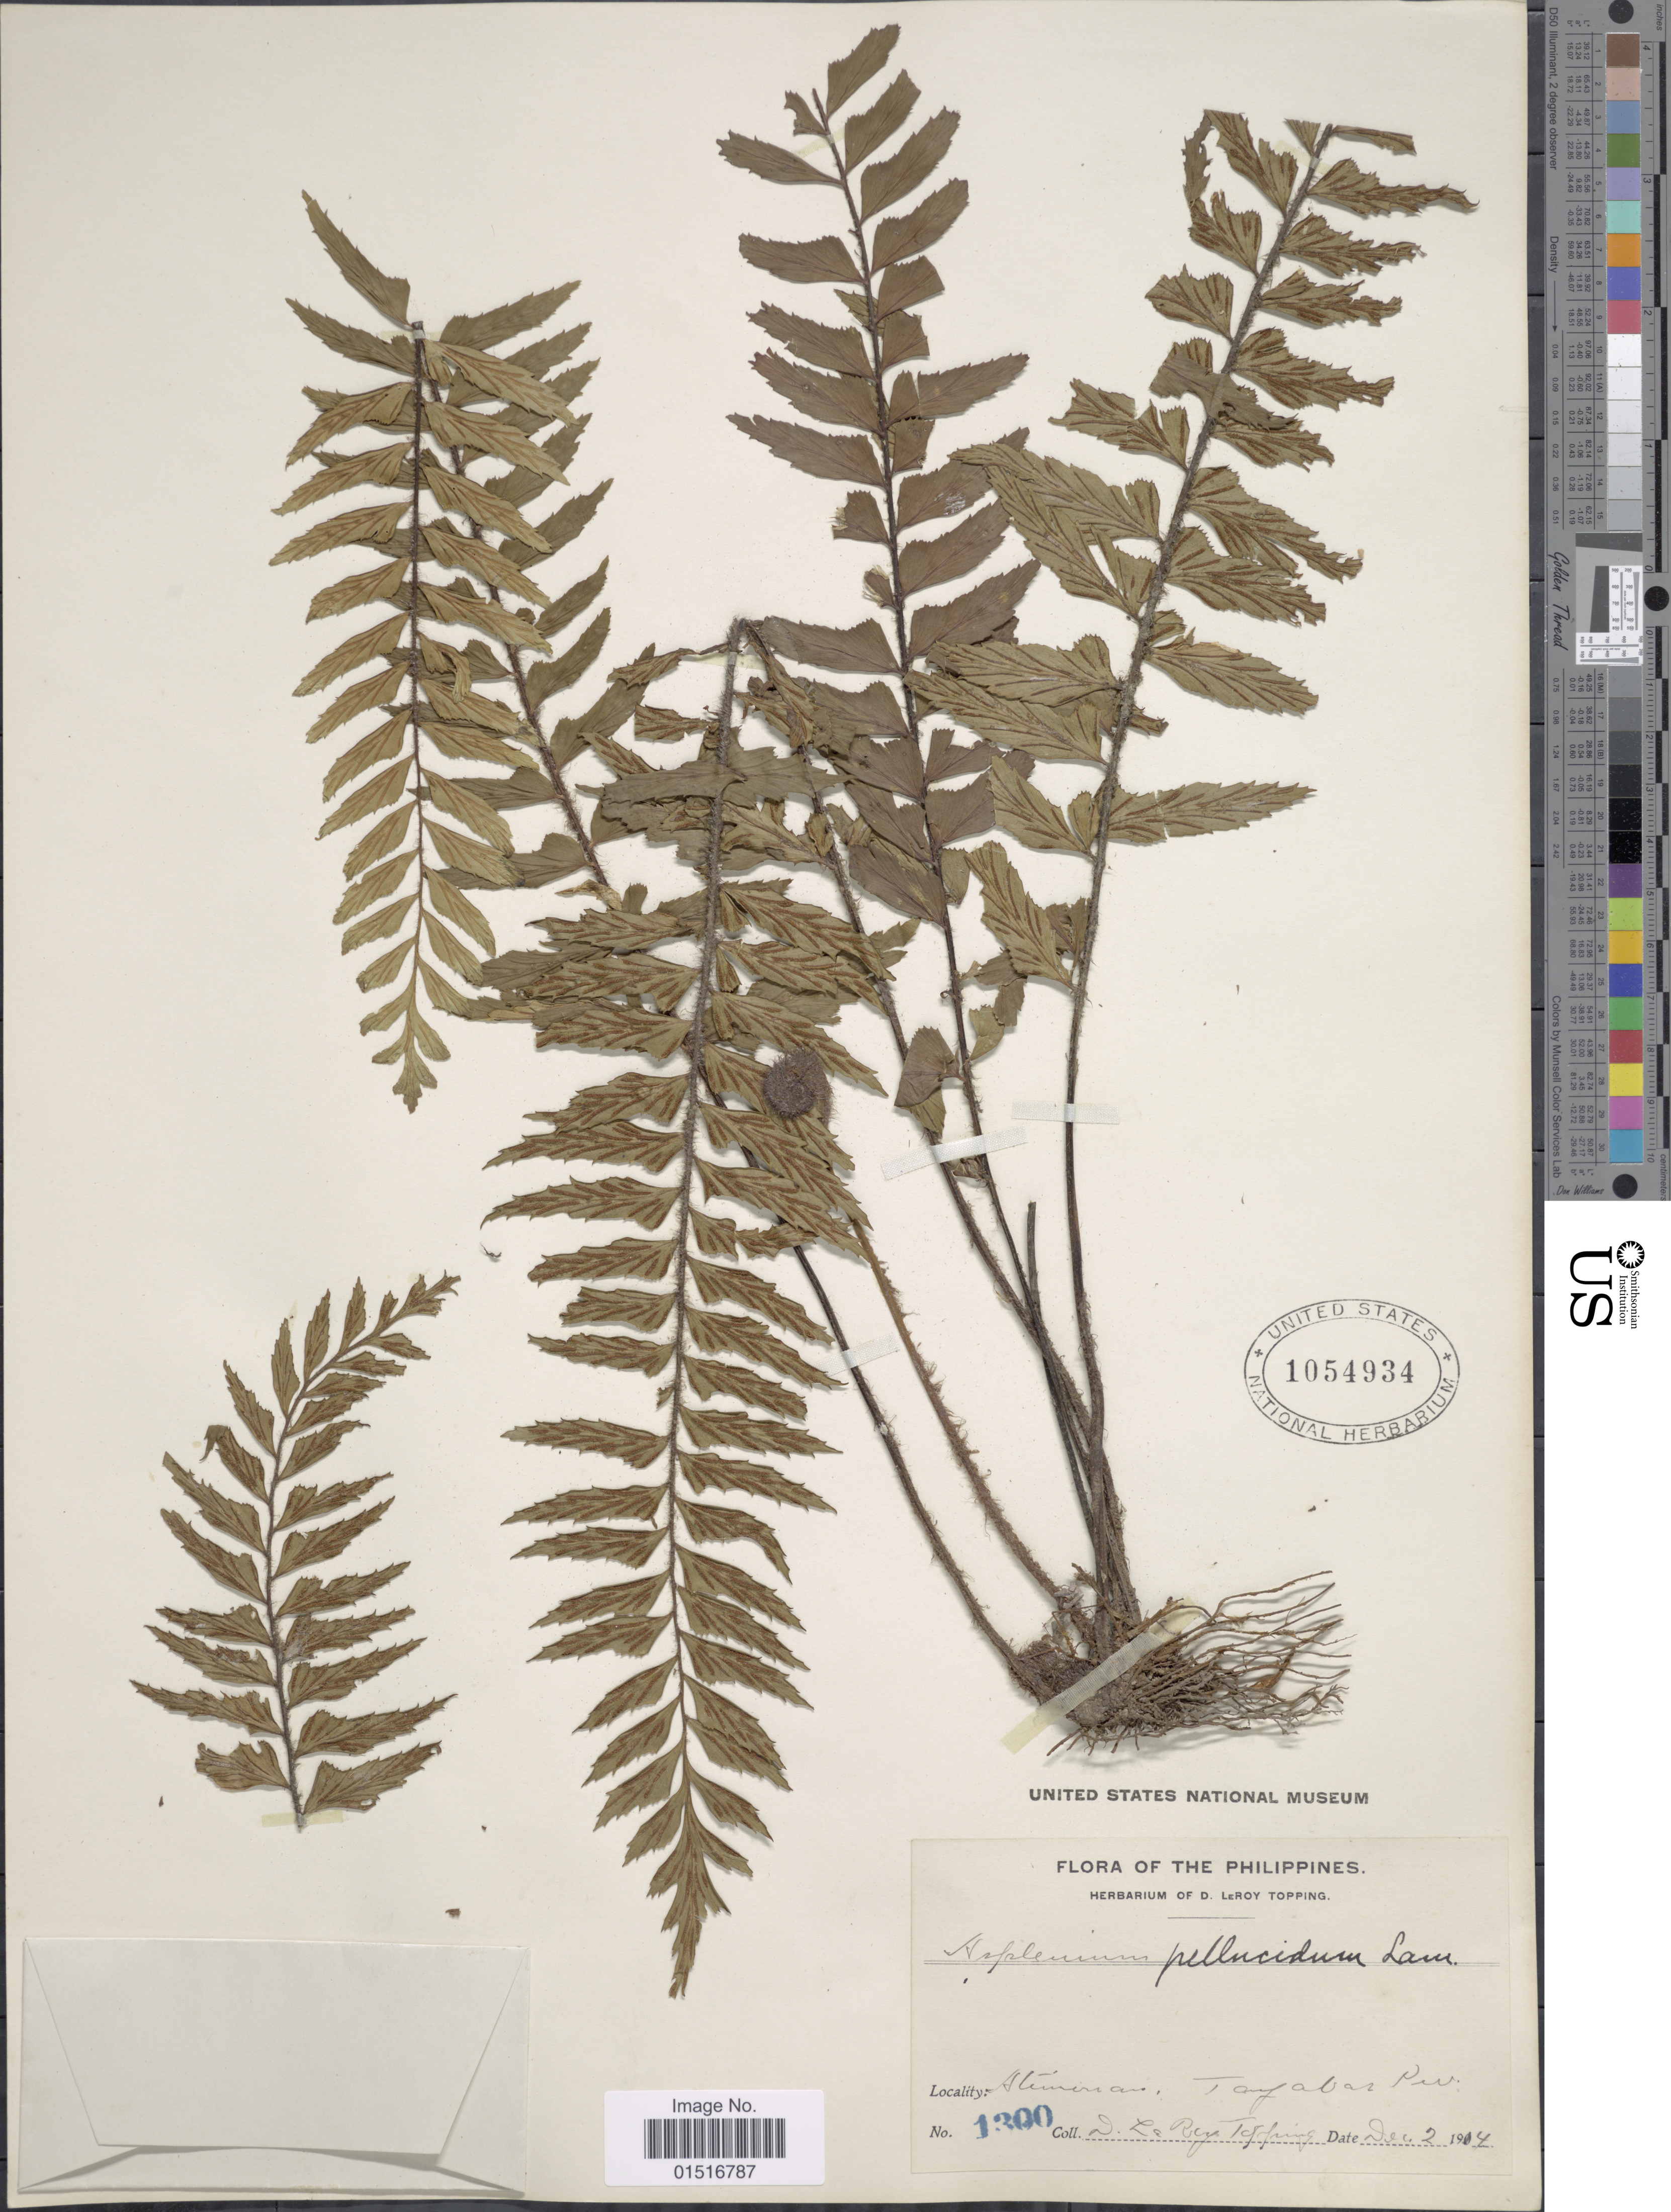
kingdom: Plantae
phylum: Tracheophyta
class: Polypodiopsida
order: Polypodiales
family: Aspleniaceae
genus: Asplenium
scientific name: Asplenium pellucidum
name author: Lam.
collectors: D. L. Topping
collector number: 1300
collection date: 1904-12-02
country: Philippines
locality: Atimonan, Tayabas Prov.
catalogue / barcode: US 1054934